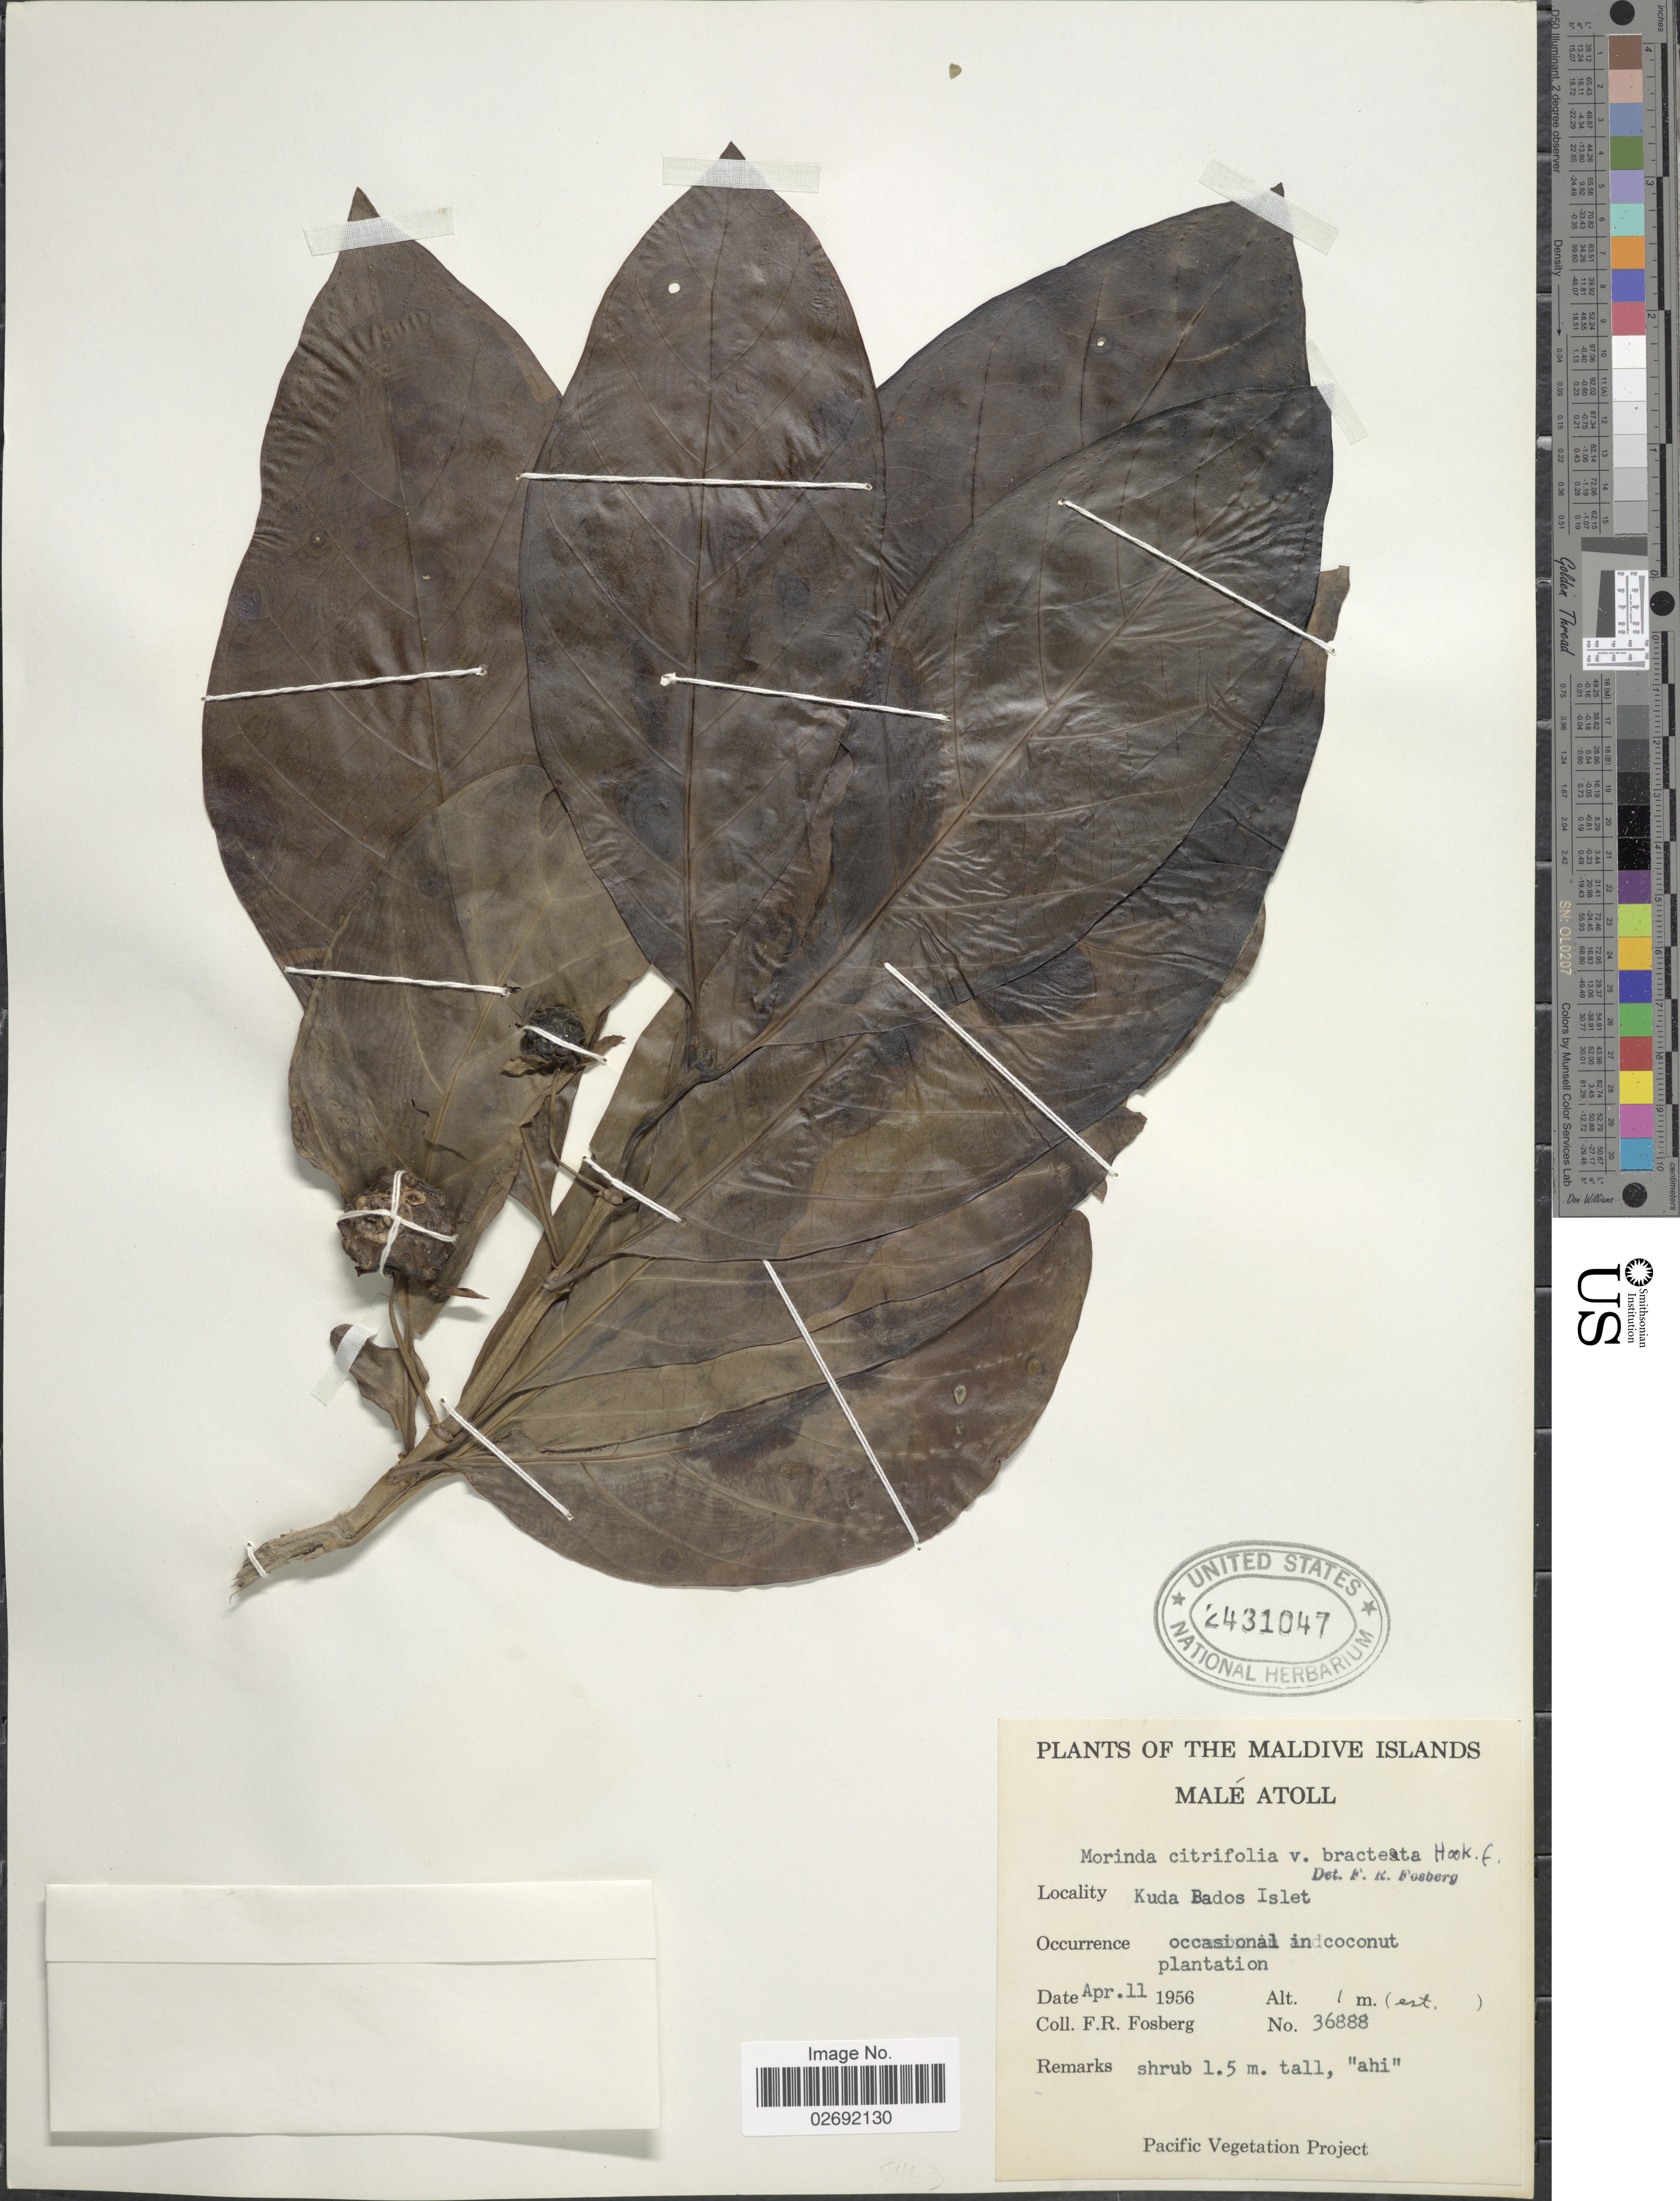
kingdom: Plantae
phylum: Tracheophyta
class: Magnoliopsida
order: Gentianales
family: Rubiaceae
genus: Morinda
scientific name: Morinda citrifolia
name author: L.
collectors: F. R. Fosberg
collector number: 36888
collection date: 1956-04-11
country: Maldive Islands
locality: The Maldive Islands, Male Atoll, Kuda Bados Islet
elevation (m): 1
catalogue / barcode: US 2431047